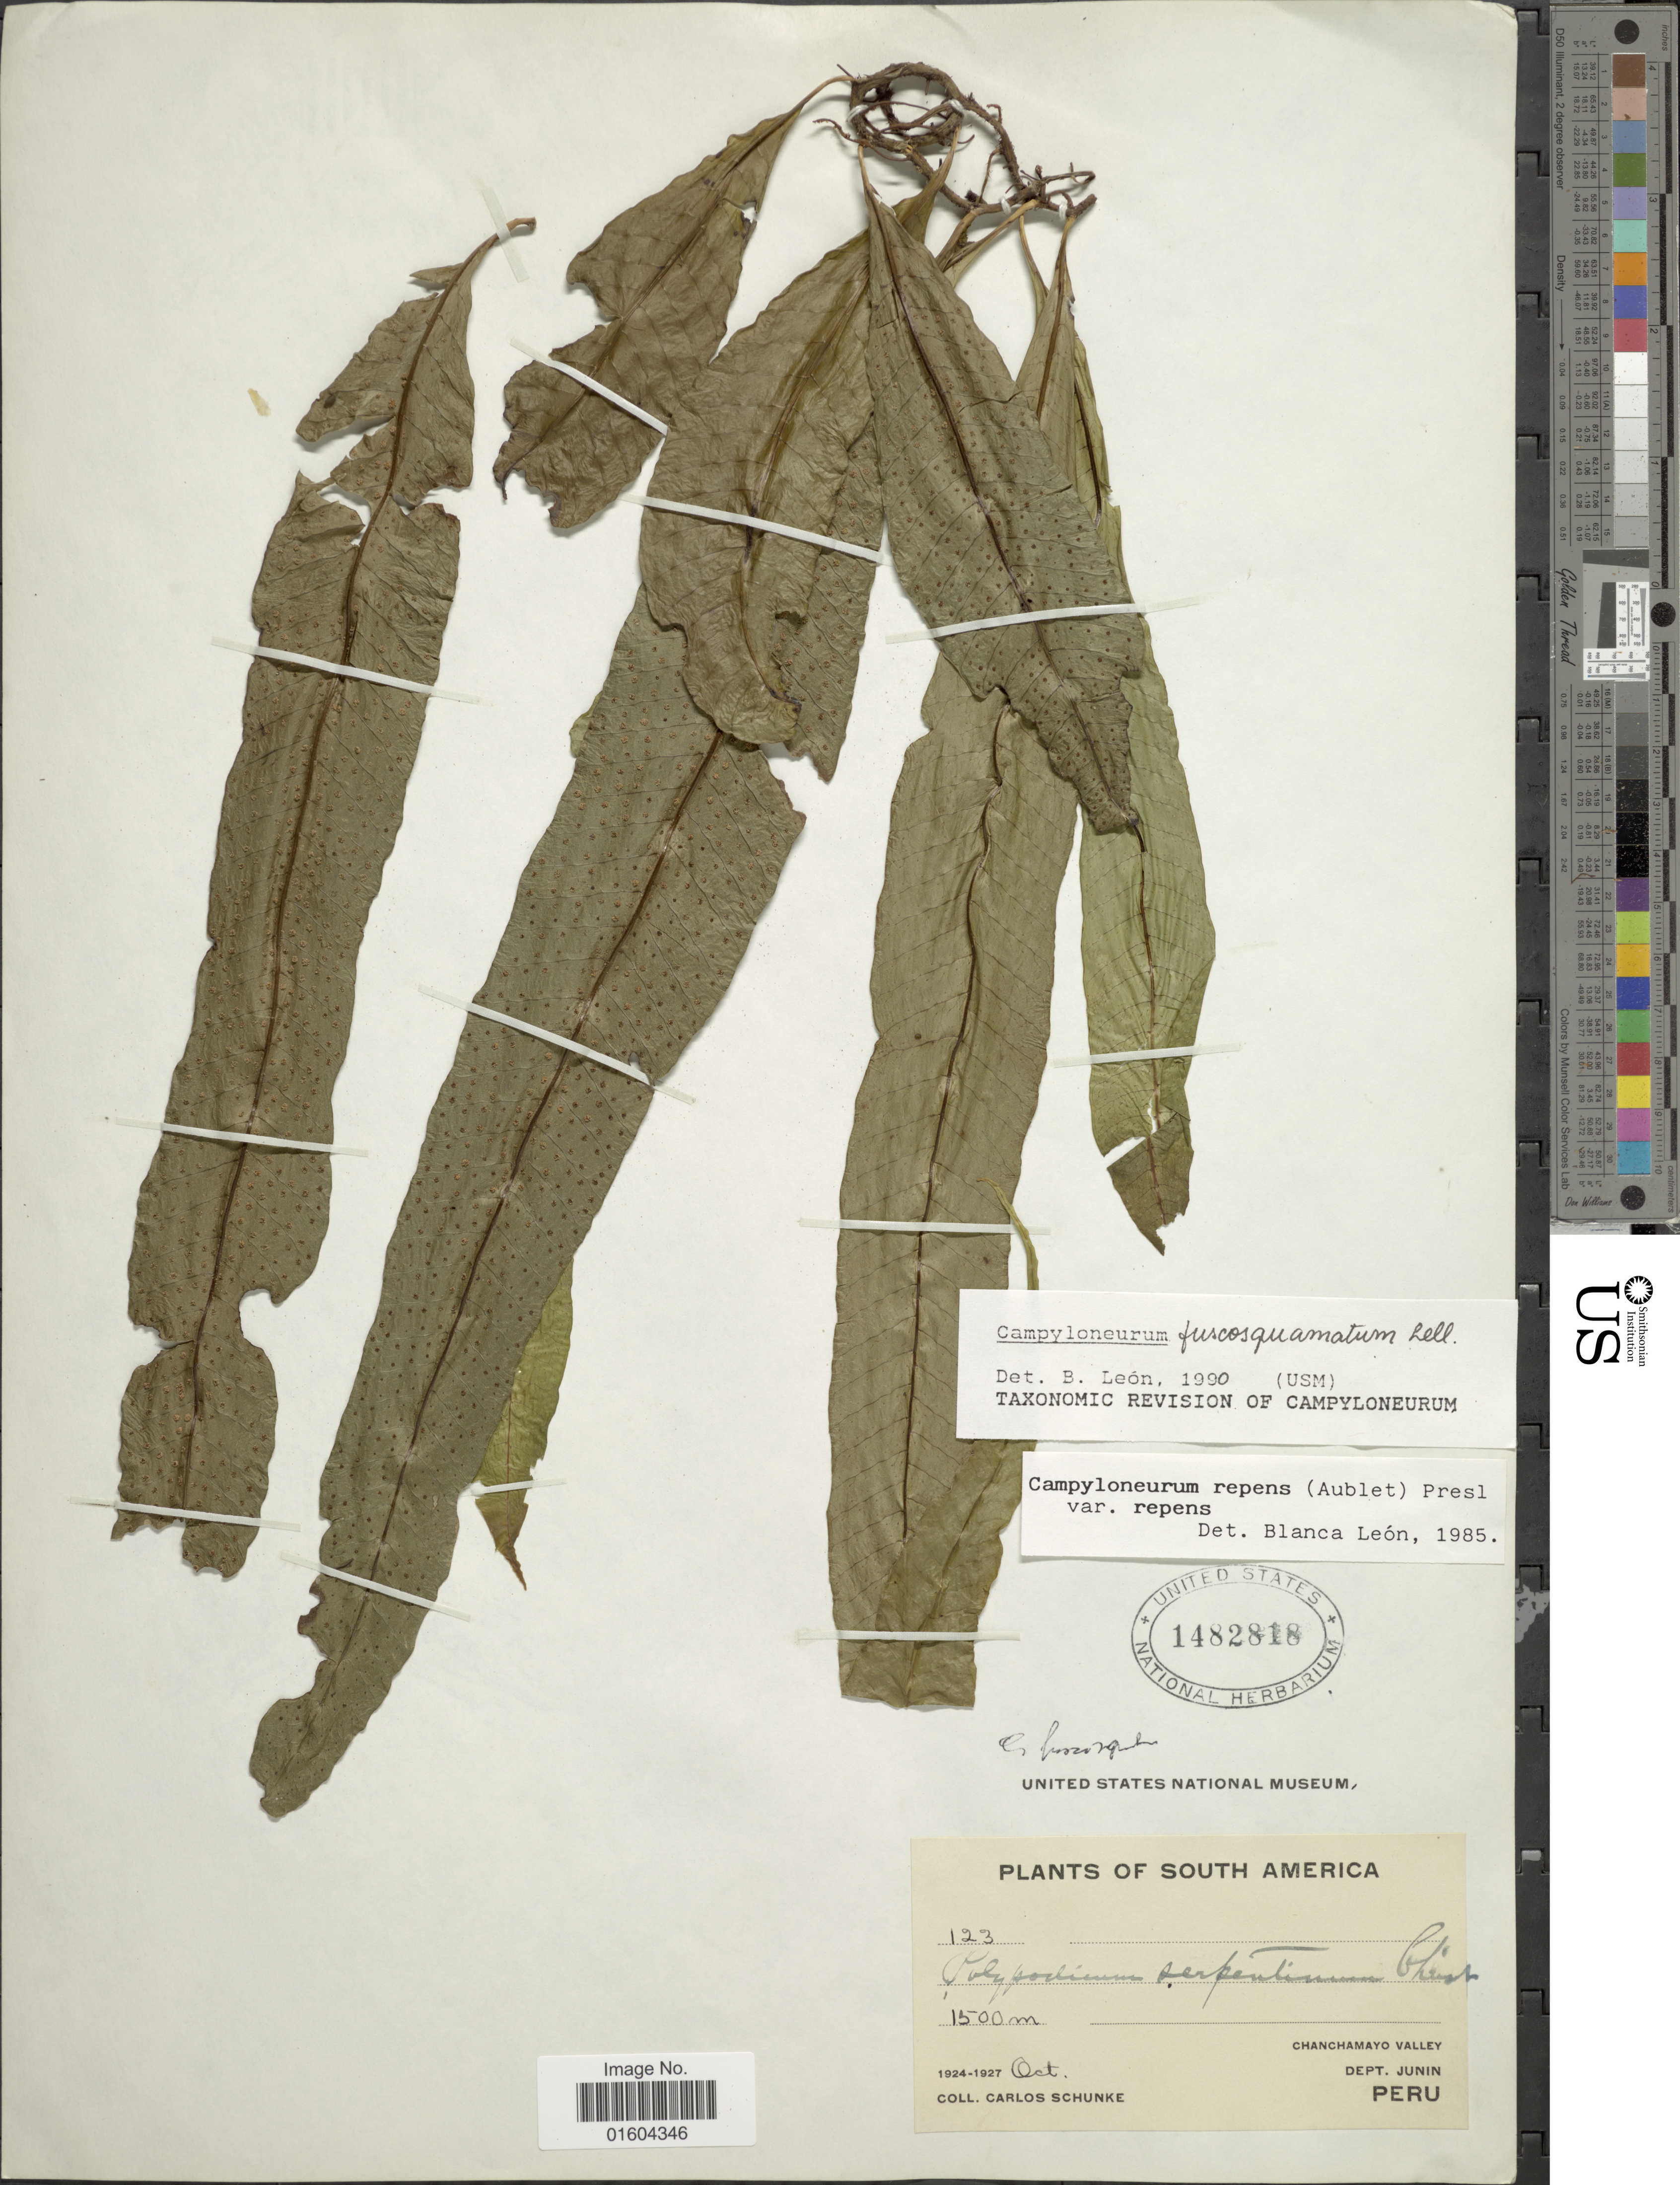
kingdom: Plantae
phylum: Tracheophyta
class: Polypodiopsida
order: Polypodiales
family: Polypodiaceae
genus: Campyloneurum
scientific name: Campyloneurum fuscosquamatum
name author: Lellinger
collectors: C. Schunke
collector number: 123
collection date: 1924-10/1927-10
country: Peru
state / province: Junín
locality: South America. Chanchamayo Valley. Dept. Junin, Peru.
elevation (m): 1500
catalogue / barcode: US 1482818